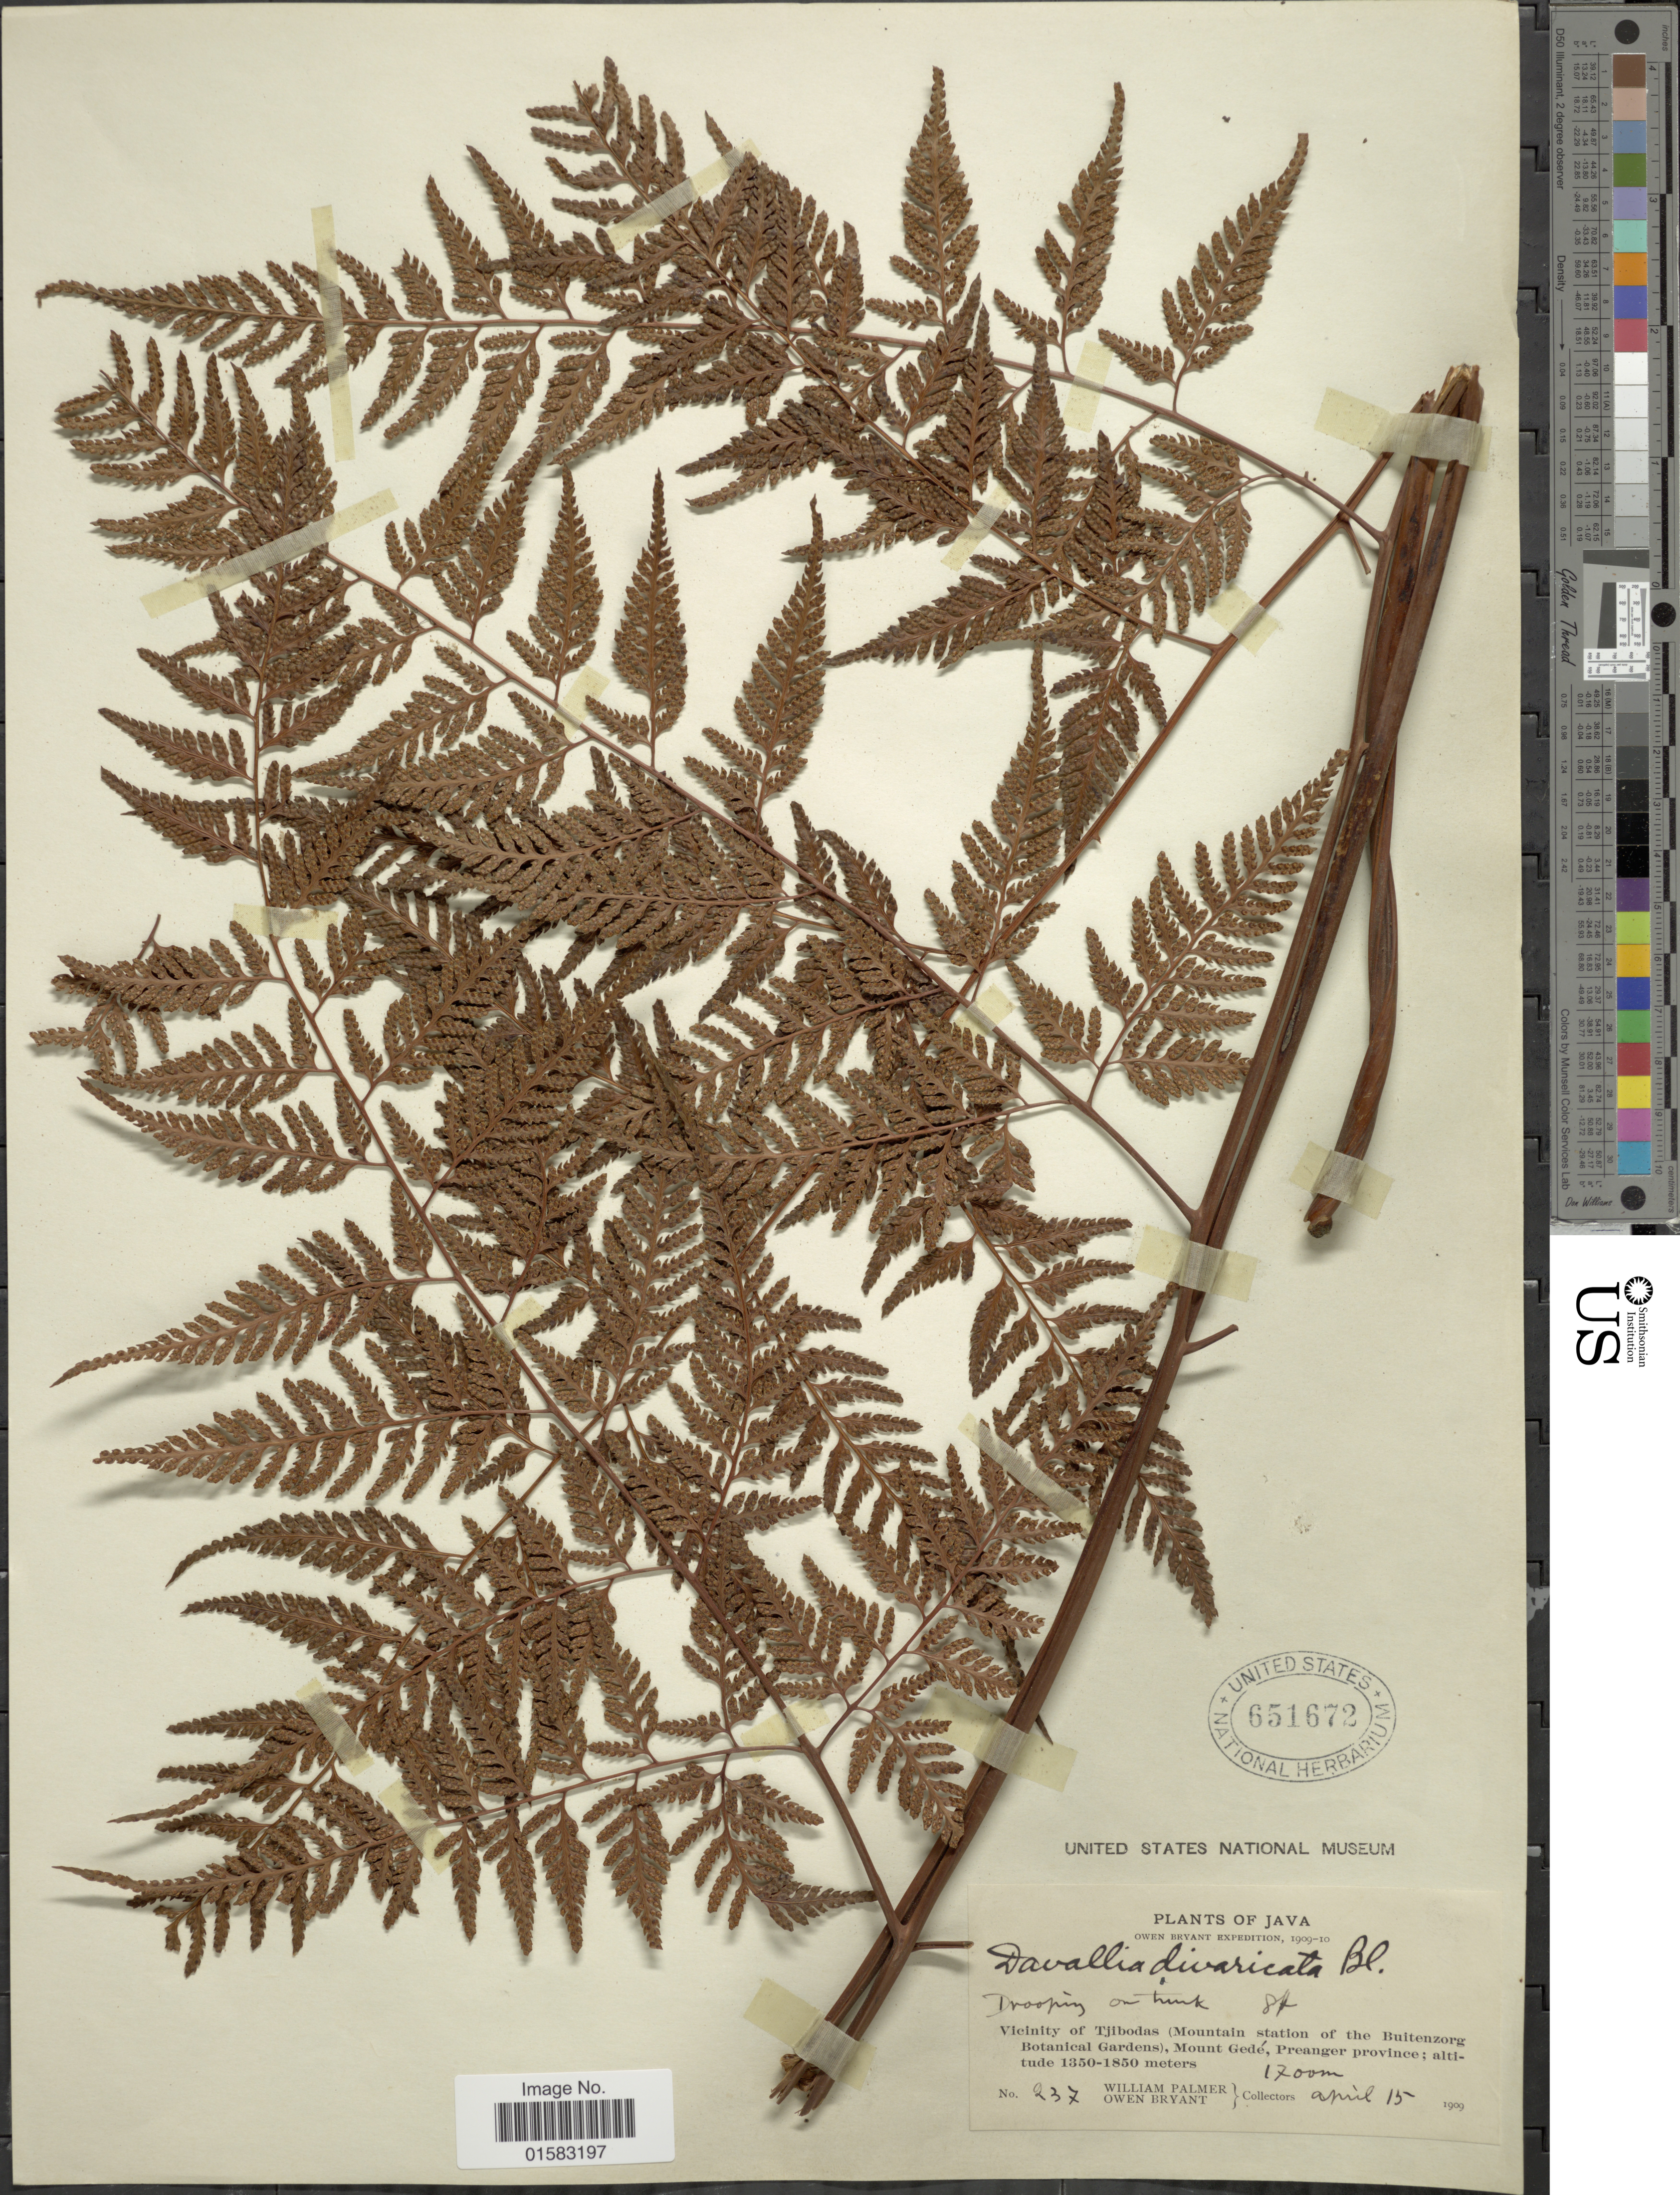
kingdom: Plantae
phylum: Tracheophyta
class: Polypodiopsida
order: Polypodiales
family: Davalliaceae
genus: Davallia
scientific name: Davallia divaricata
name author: Blume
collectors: W. Palmer & O. Bryant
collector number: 237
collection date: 1909-04-15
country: Indonesia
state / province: Java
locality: Vicinity of Tjibodas (Mountain Station of the Buitenzorg Botanical Gardens), Mount Gede, Preanger Province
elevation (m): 1700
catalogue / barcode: US 651672